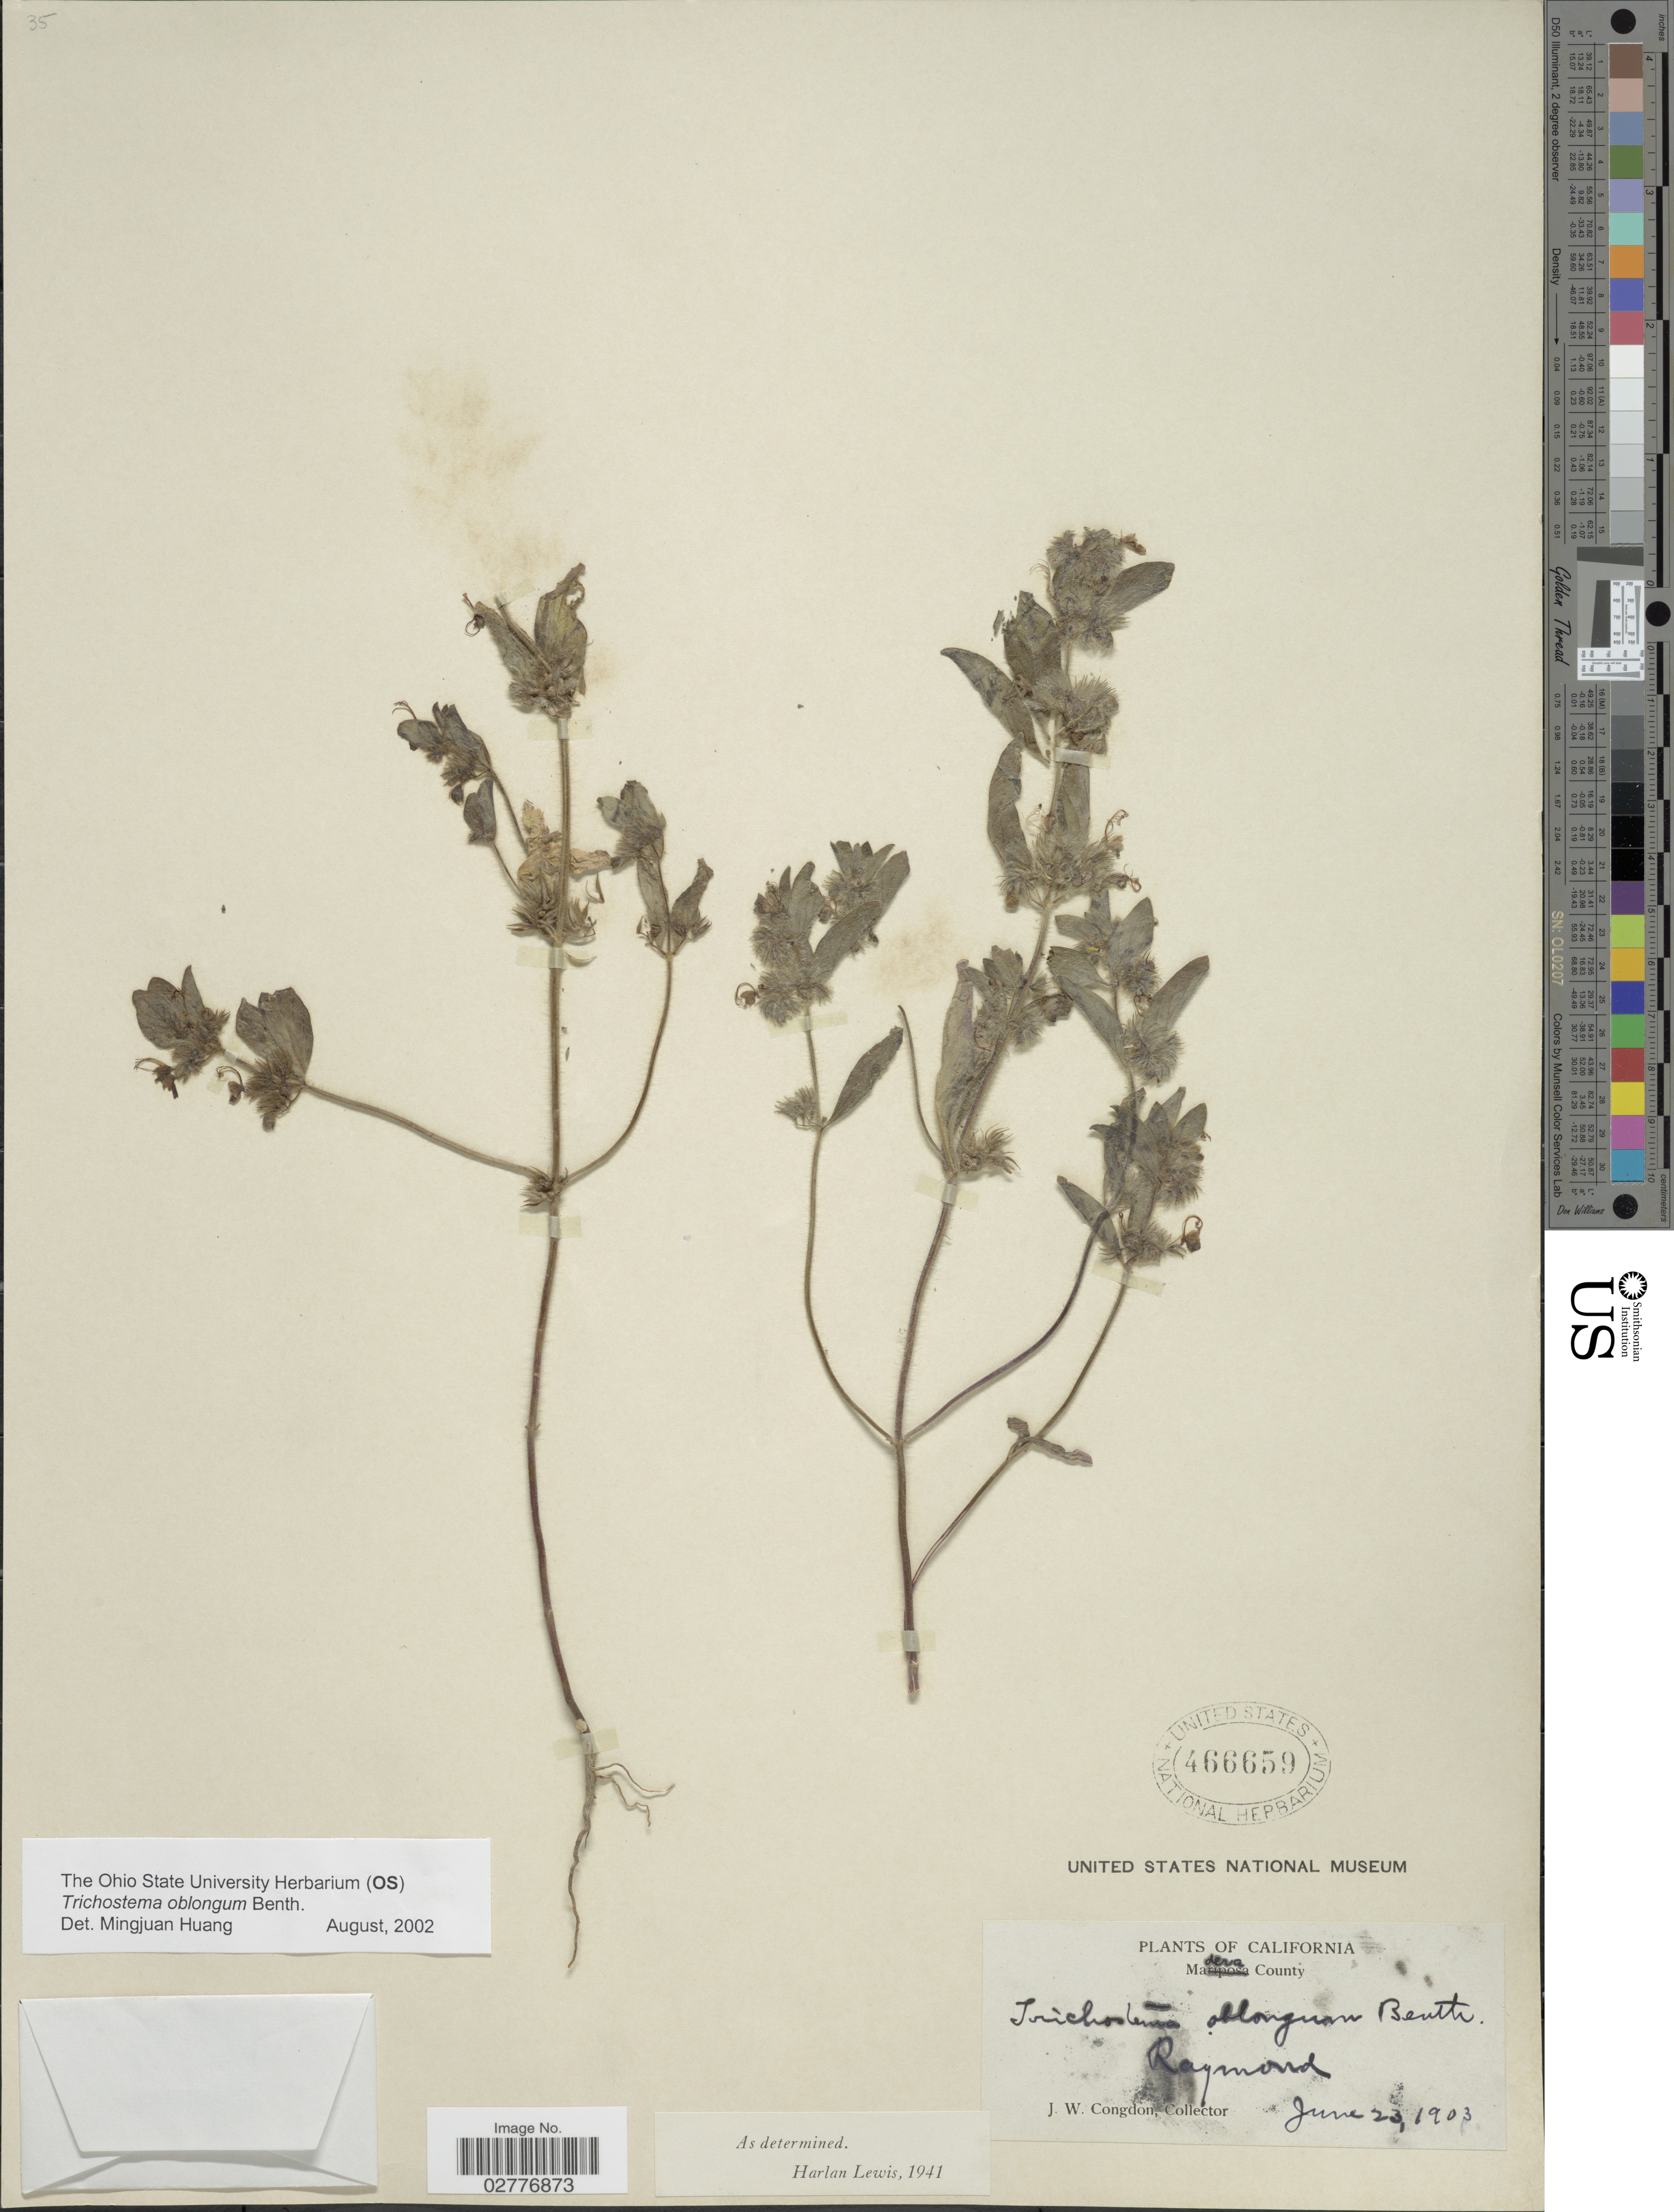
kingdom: Plantae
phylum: Tracheophyta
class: Magnoliopsida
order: Lamiales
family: Lamiaceae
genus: Trichostema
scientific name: Trichostema oblongum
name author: Benth.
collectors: J. W. Congdon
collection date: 1903-06-23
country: United States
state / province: California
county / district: Madera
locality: Raymond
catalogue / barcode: US 466659